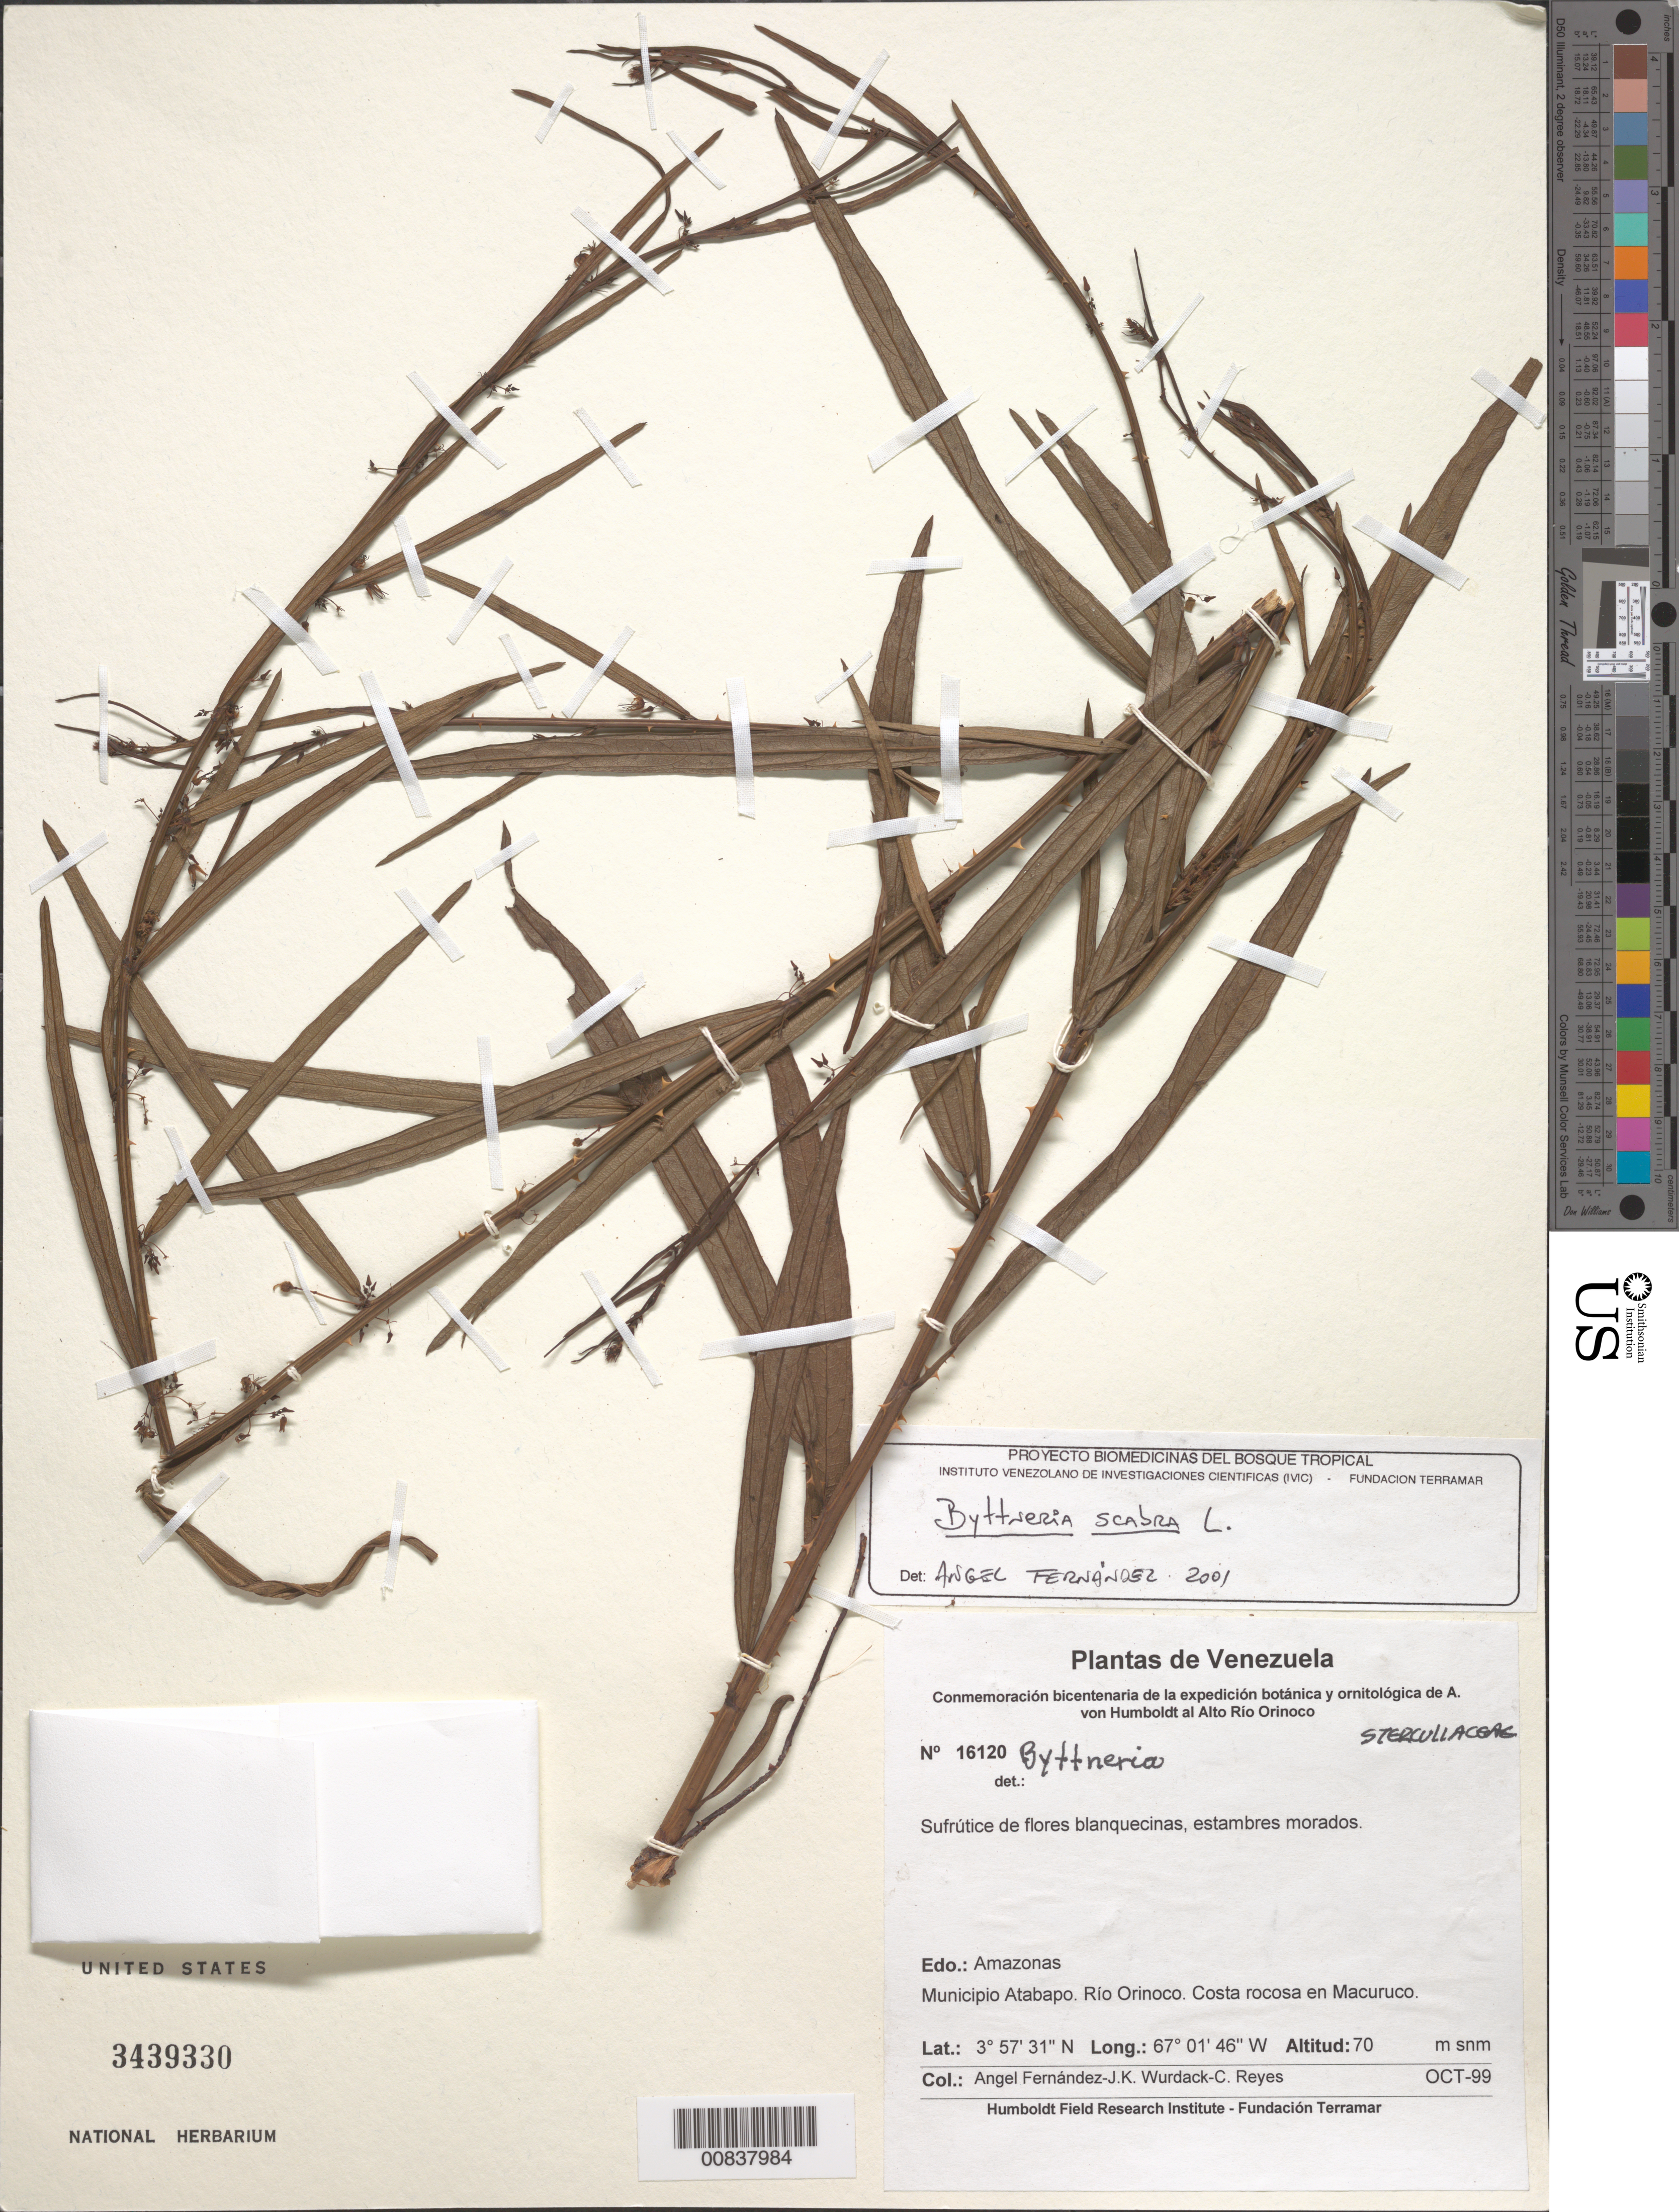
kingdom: Plantae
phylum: Tracheophyta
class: Magnoliopsida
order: Malvales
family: Malvaceae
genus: Byttneria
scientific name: Byttneria scabra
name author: L.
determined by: Fernández, A.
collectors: A. Fernández, K. Wurdack & C. Reyes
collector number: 16120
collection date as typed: Oct-99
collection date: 1999-10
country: Venezuela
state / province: Amazonas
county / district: Atabapo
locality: Río Orinoco, Macuruco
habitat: Costa rocosa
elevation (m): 70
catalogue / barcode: US 3439330